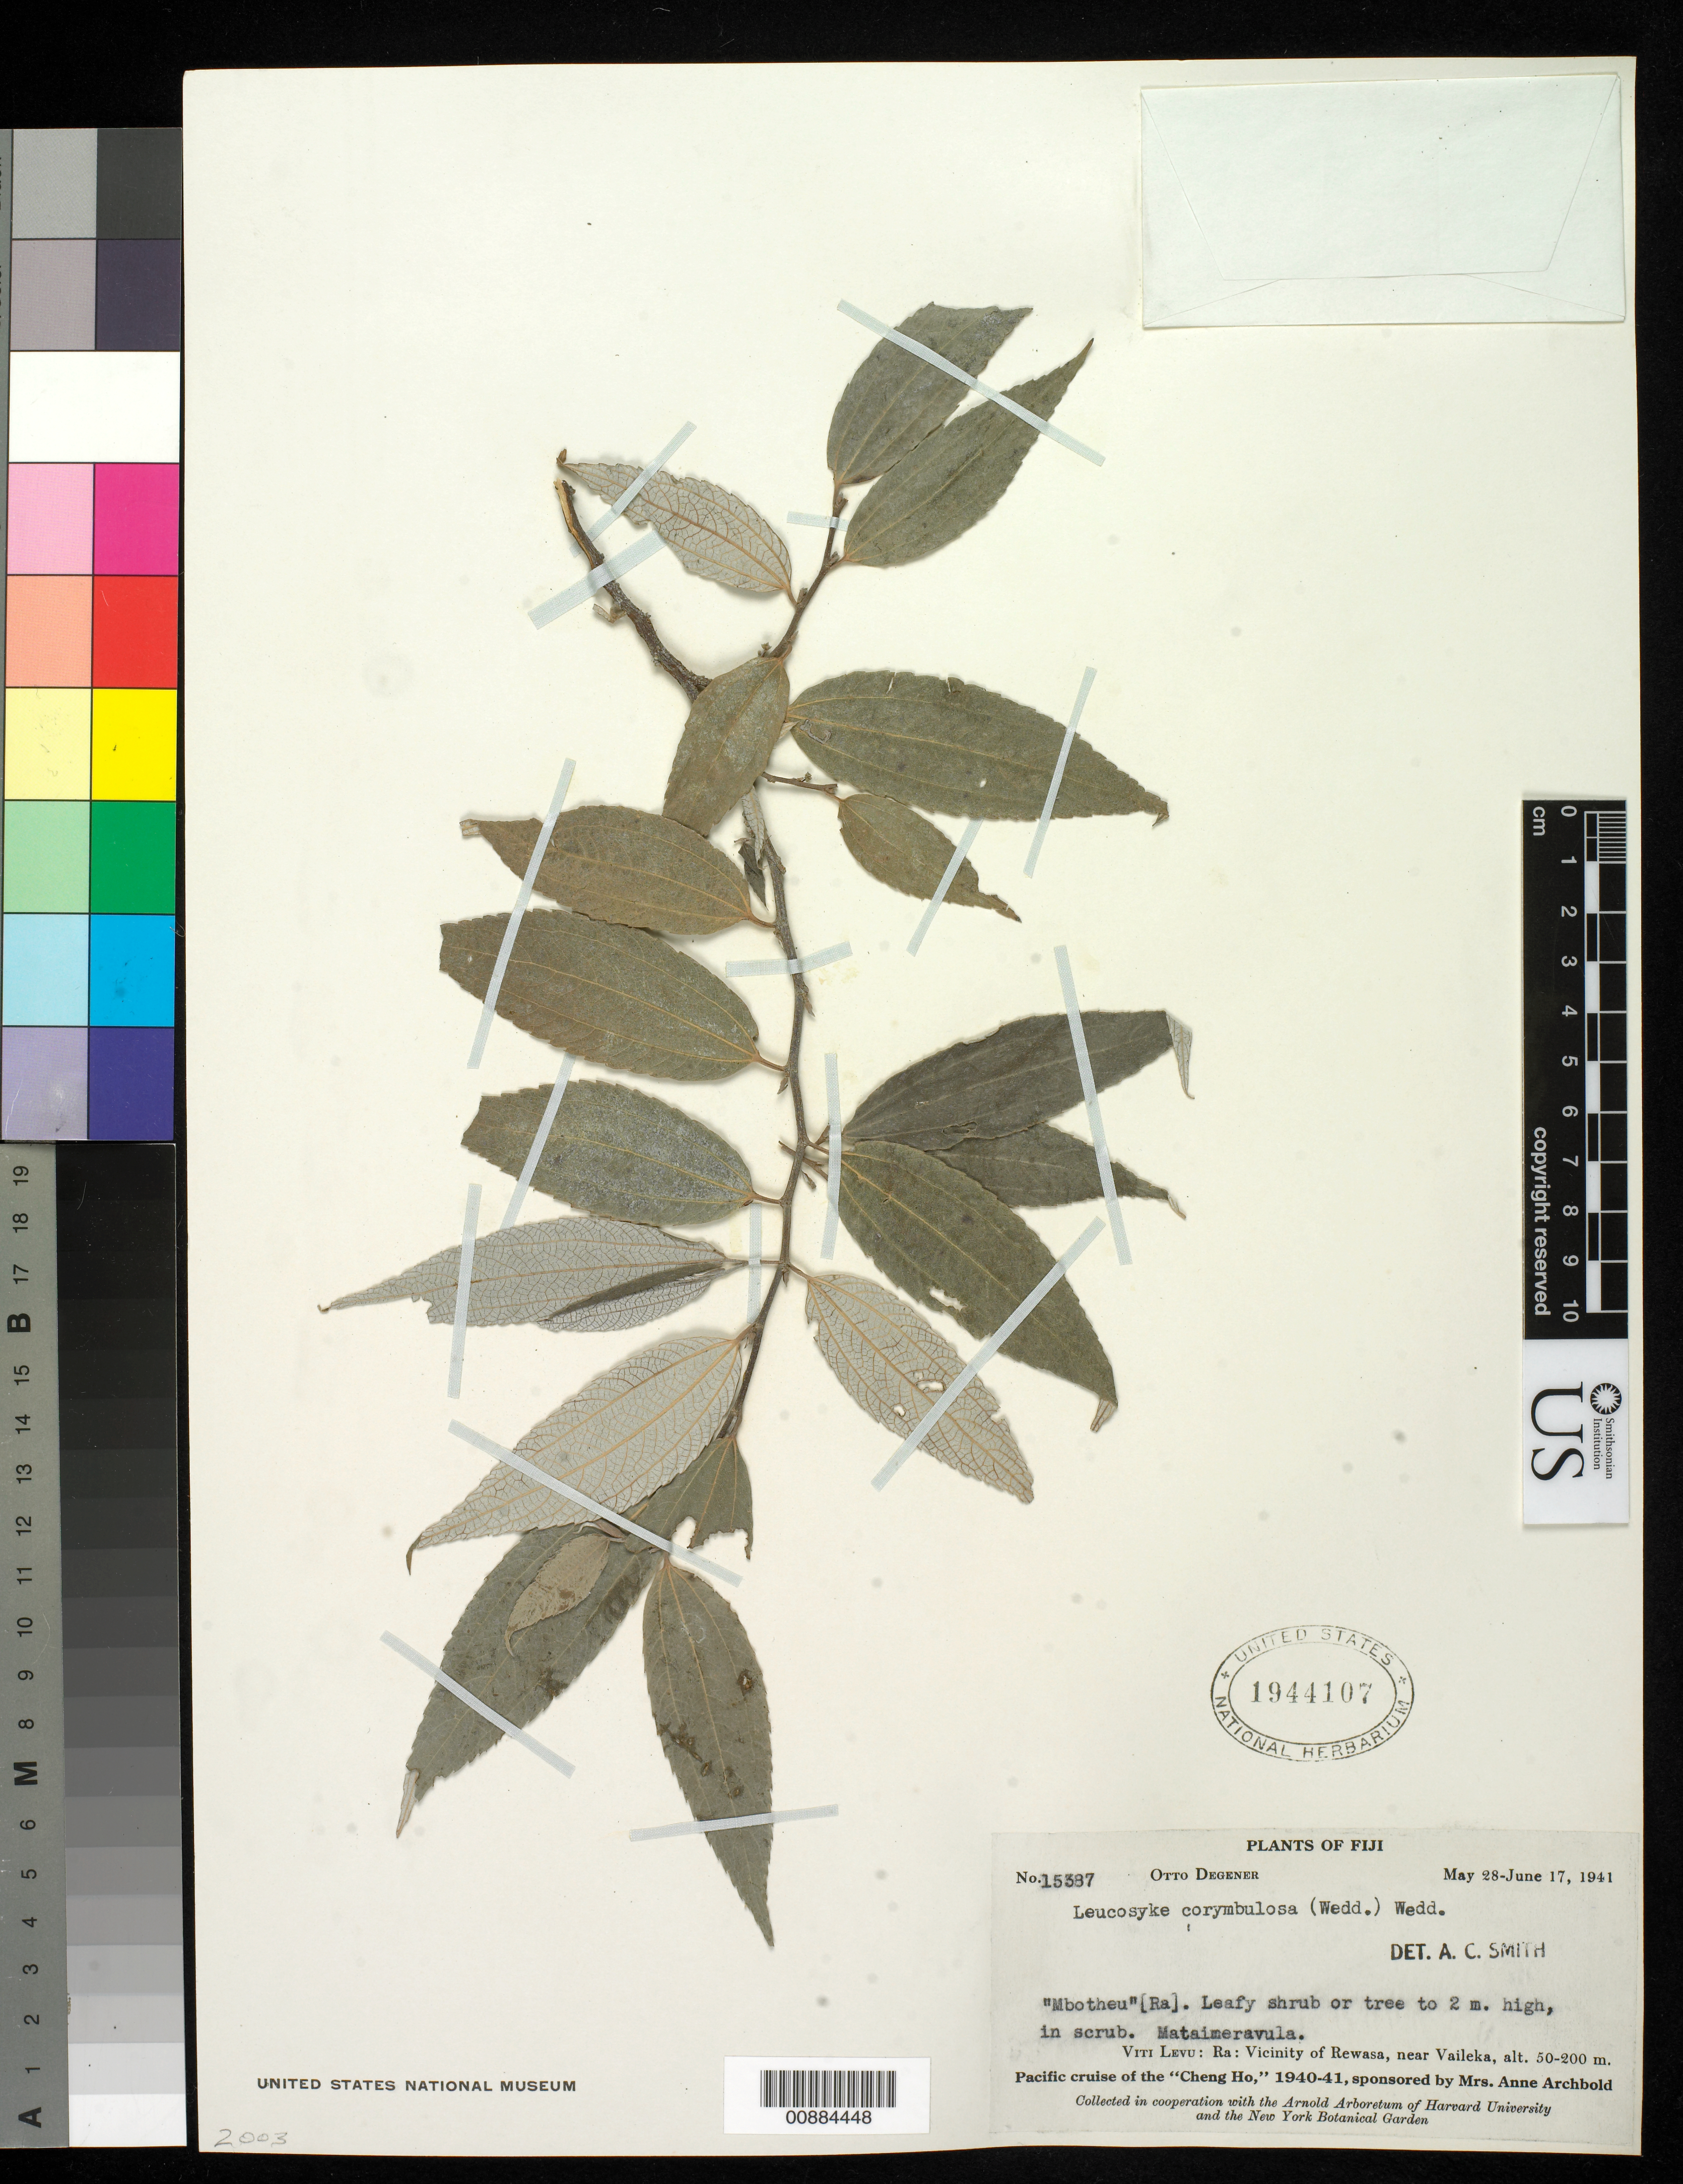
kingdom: Plantae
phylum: Tracheophyta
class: Magnoliopsida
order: Rosales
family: Urticaceae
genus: Leucosyke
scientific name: Leucosyke corymbulosa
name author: (Wedd.) Wedd.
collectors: O. Degener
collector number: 15387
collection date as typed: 28 May 1941 to 17 Jun 1941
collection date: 1941-05-28/1941-06-17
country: Fiji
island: Viti Levu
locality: Ra: Mataimeravula: Vicinity of Rewasa, near Vaileka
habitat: In scrub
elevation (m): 50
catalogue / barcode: US 1944107